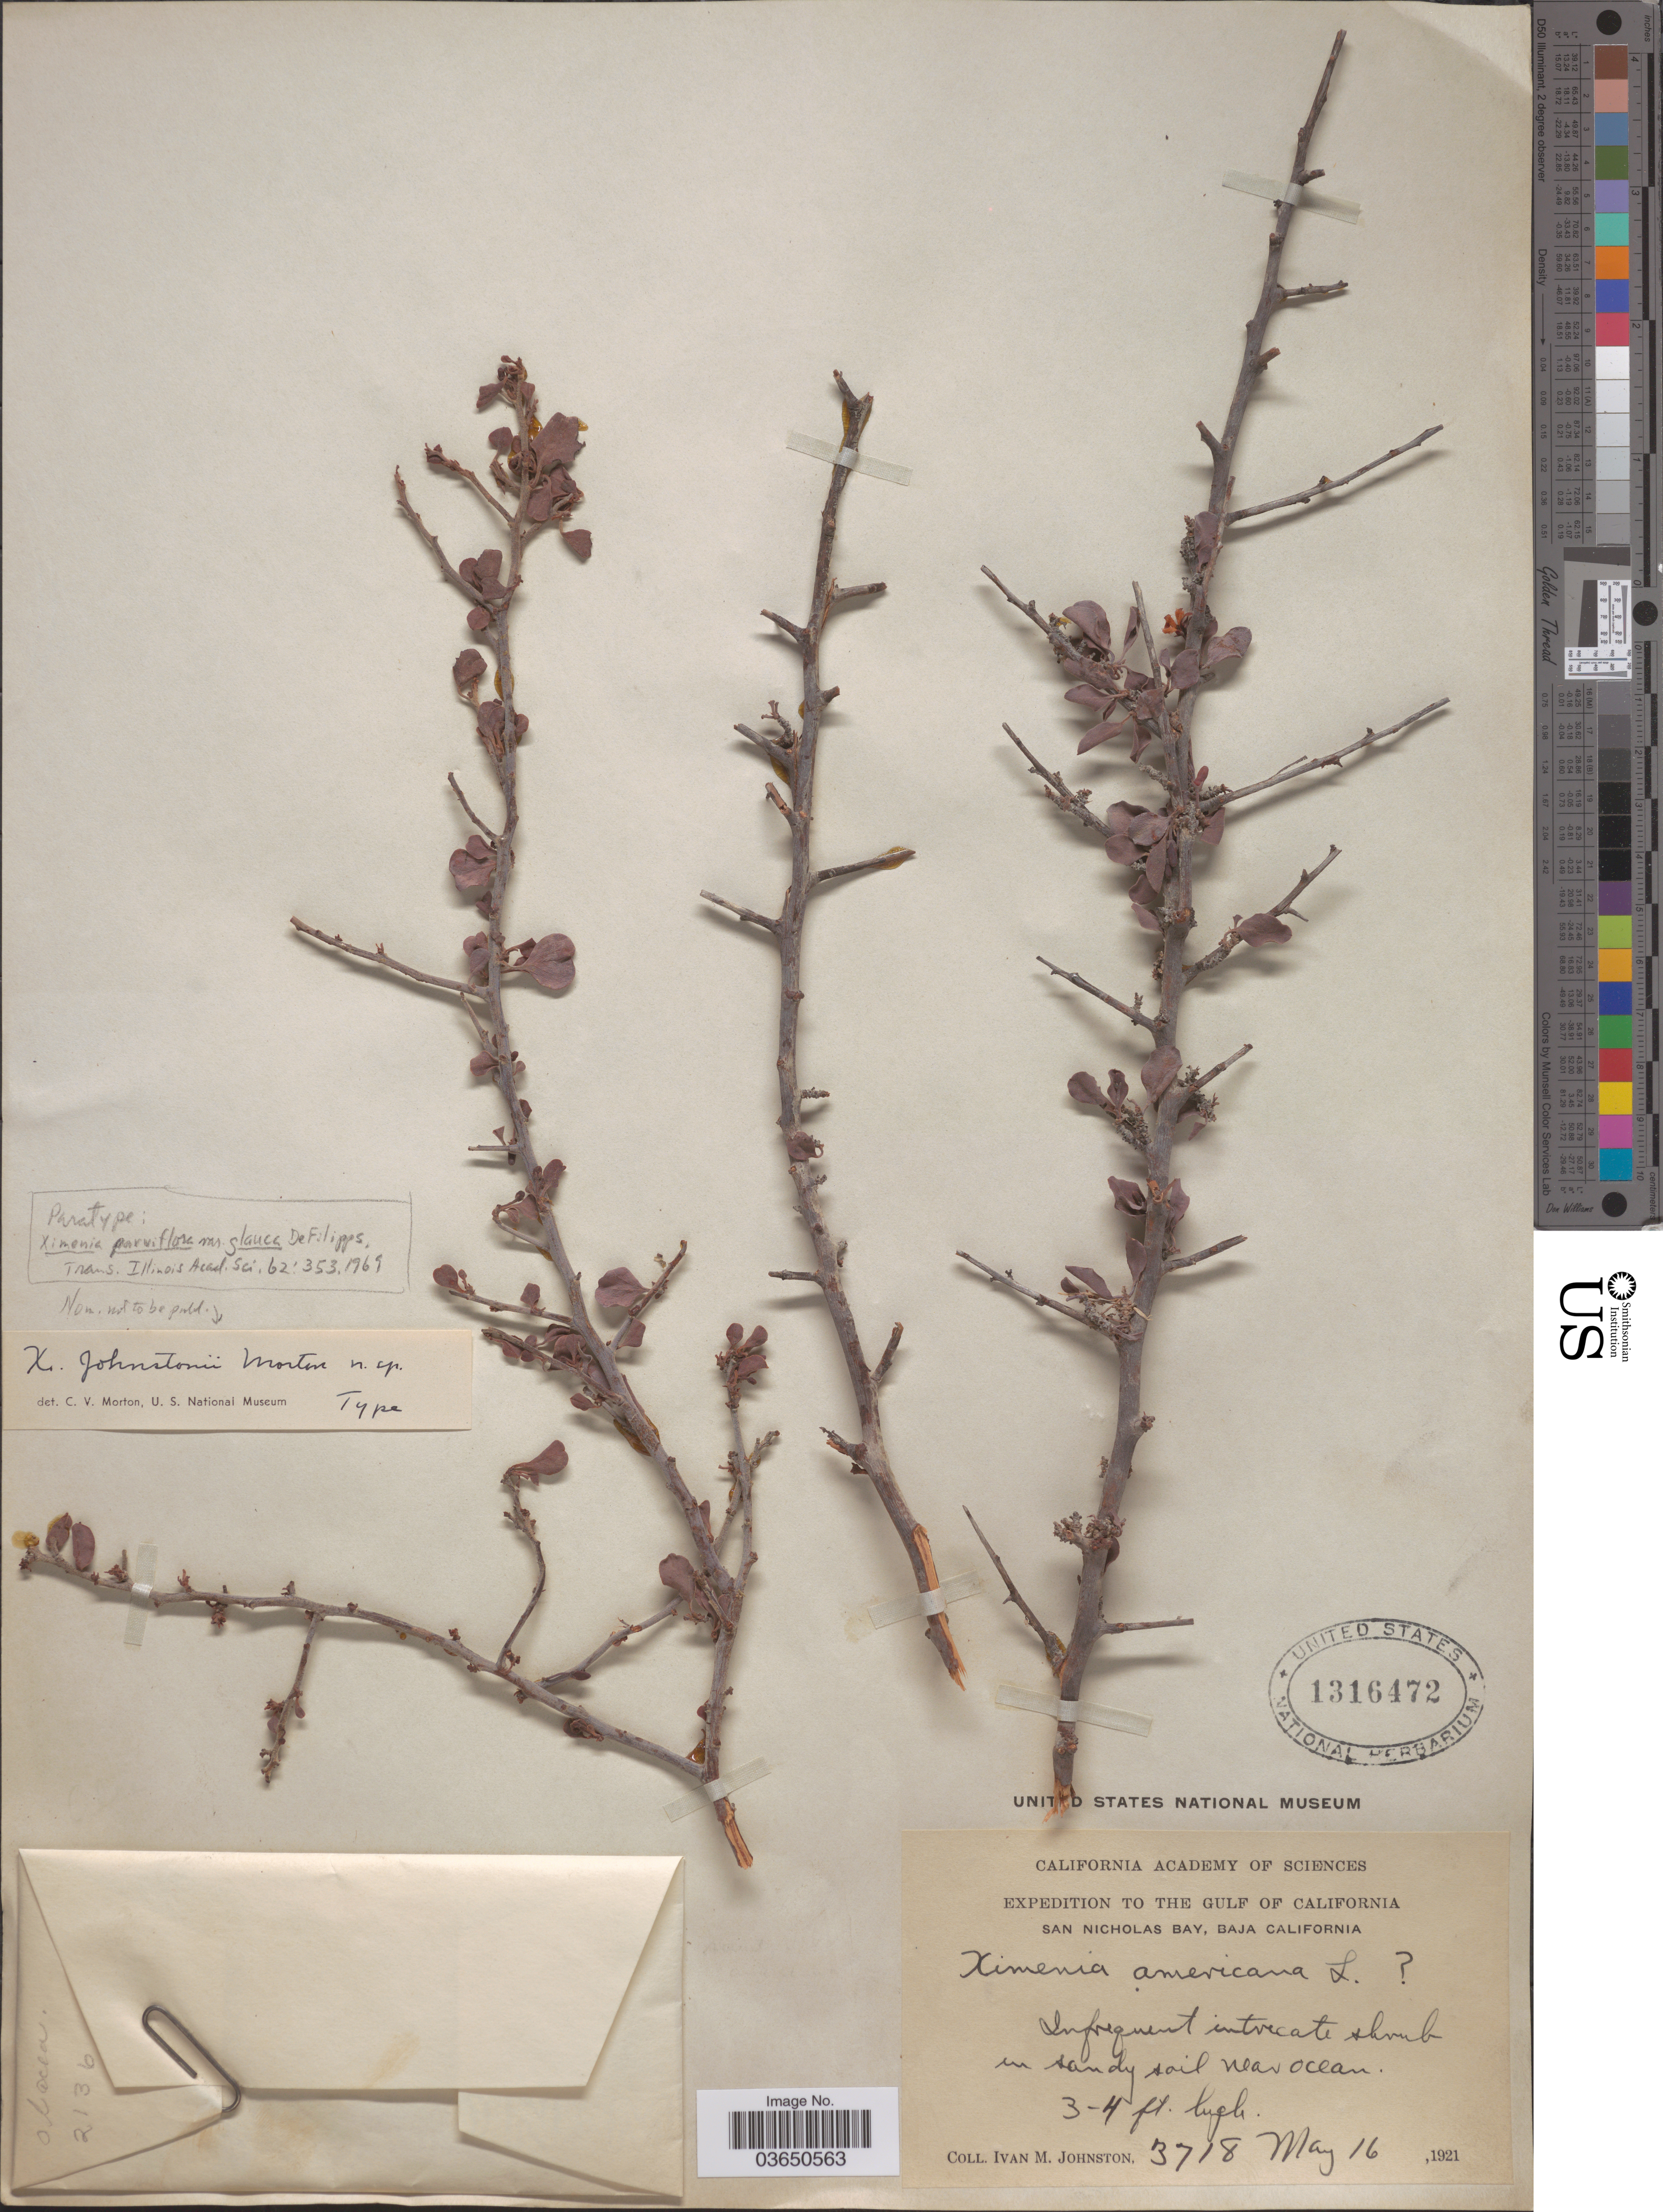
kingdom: Plantae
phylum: Tracheophyta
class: Magnoliopsida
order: Santalales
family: Ximeniaceae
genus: Ximenia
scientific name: Ximenia parviflora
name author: Benth.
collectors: I.M. Johnston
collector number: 3718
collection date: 1921-05-16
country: Mexico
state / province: Baja California Sur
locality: The Gulf of California. San Nicholas Bay. In sandy soil near ocean.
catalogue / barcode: US 1316472